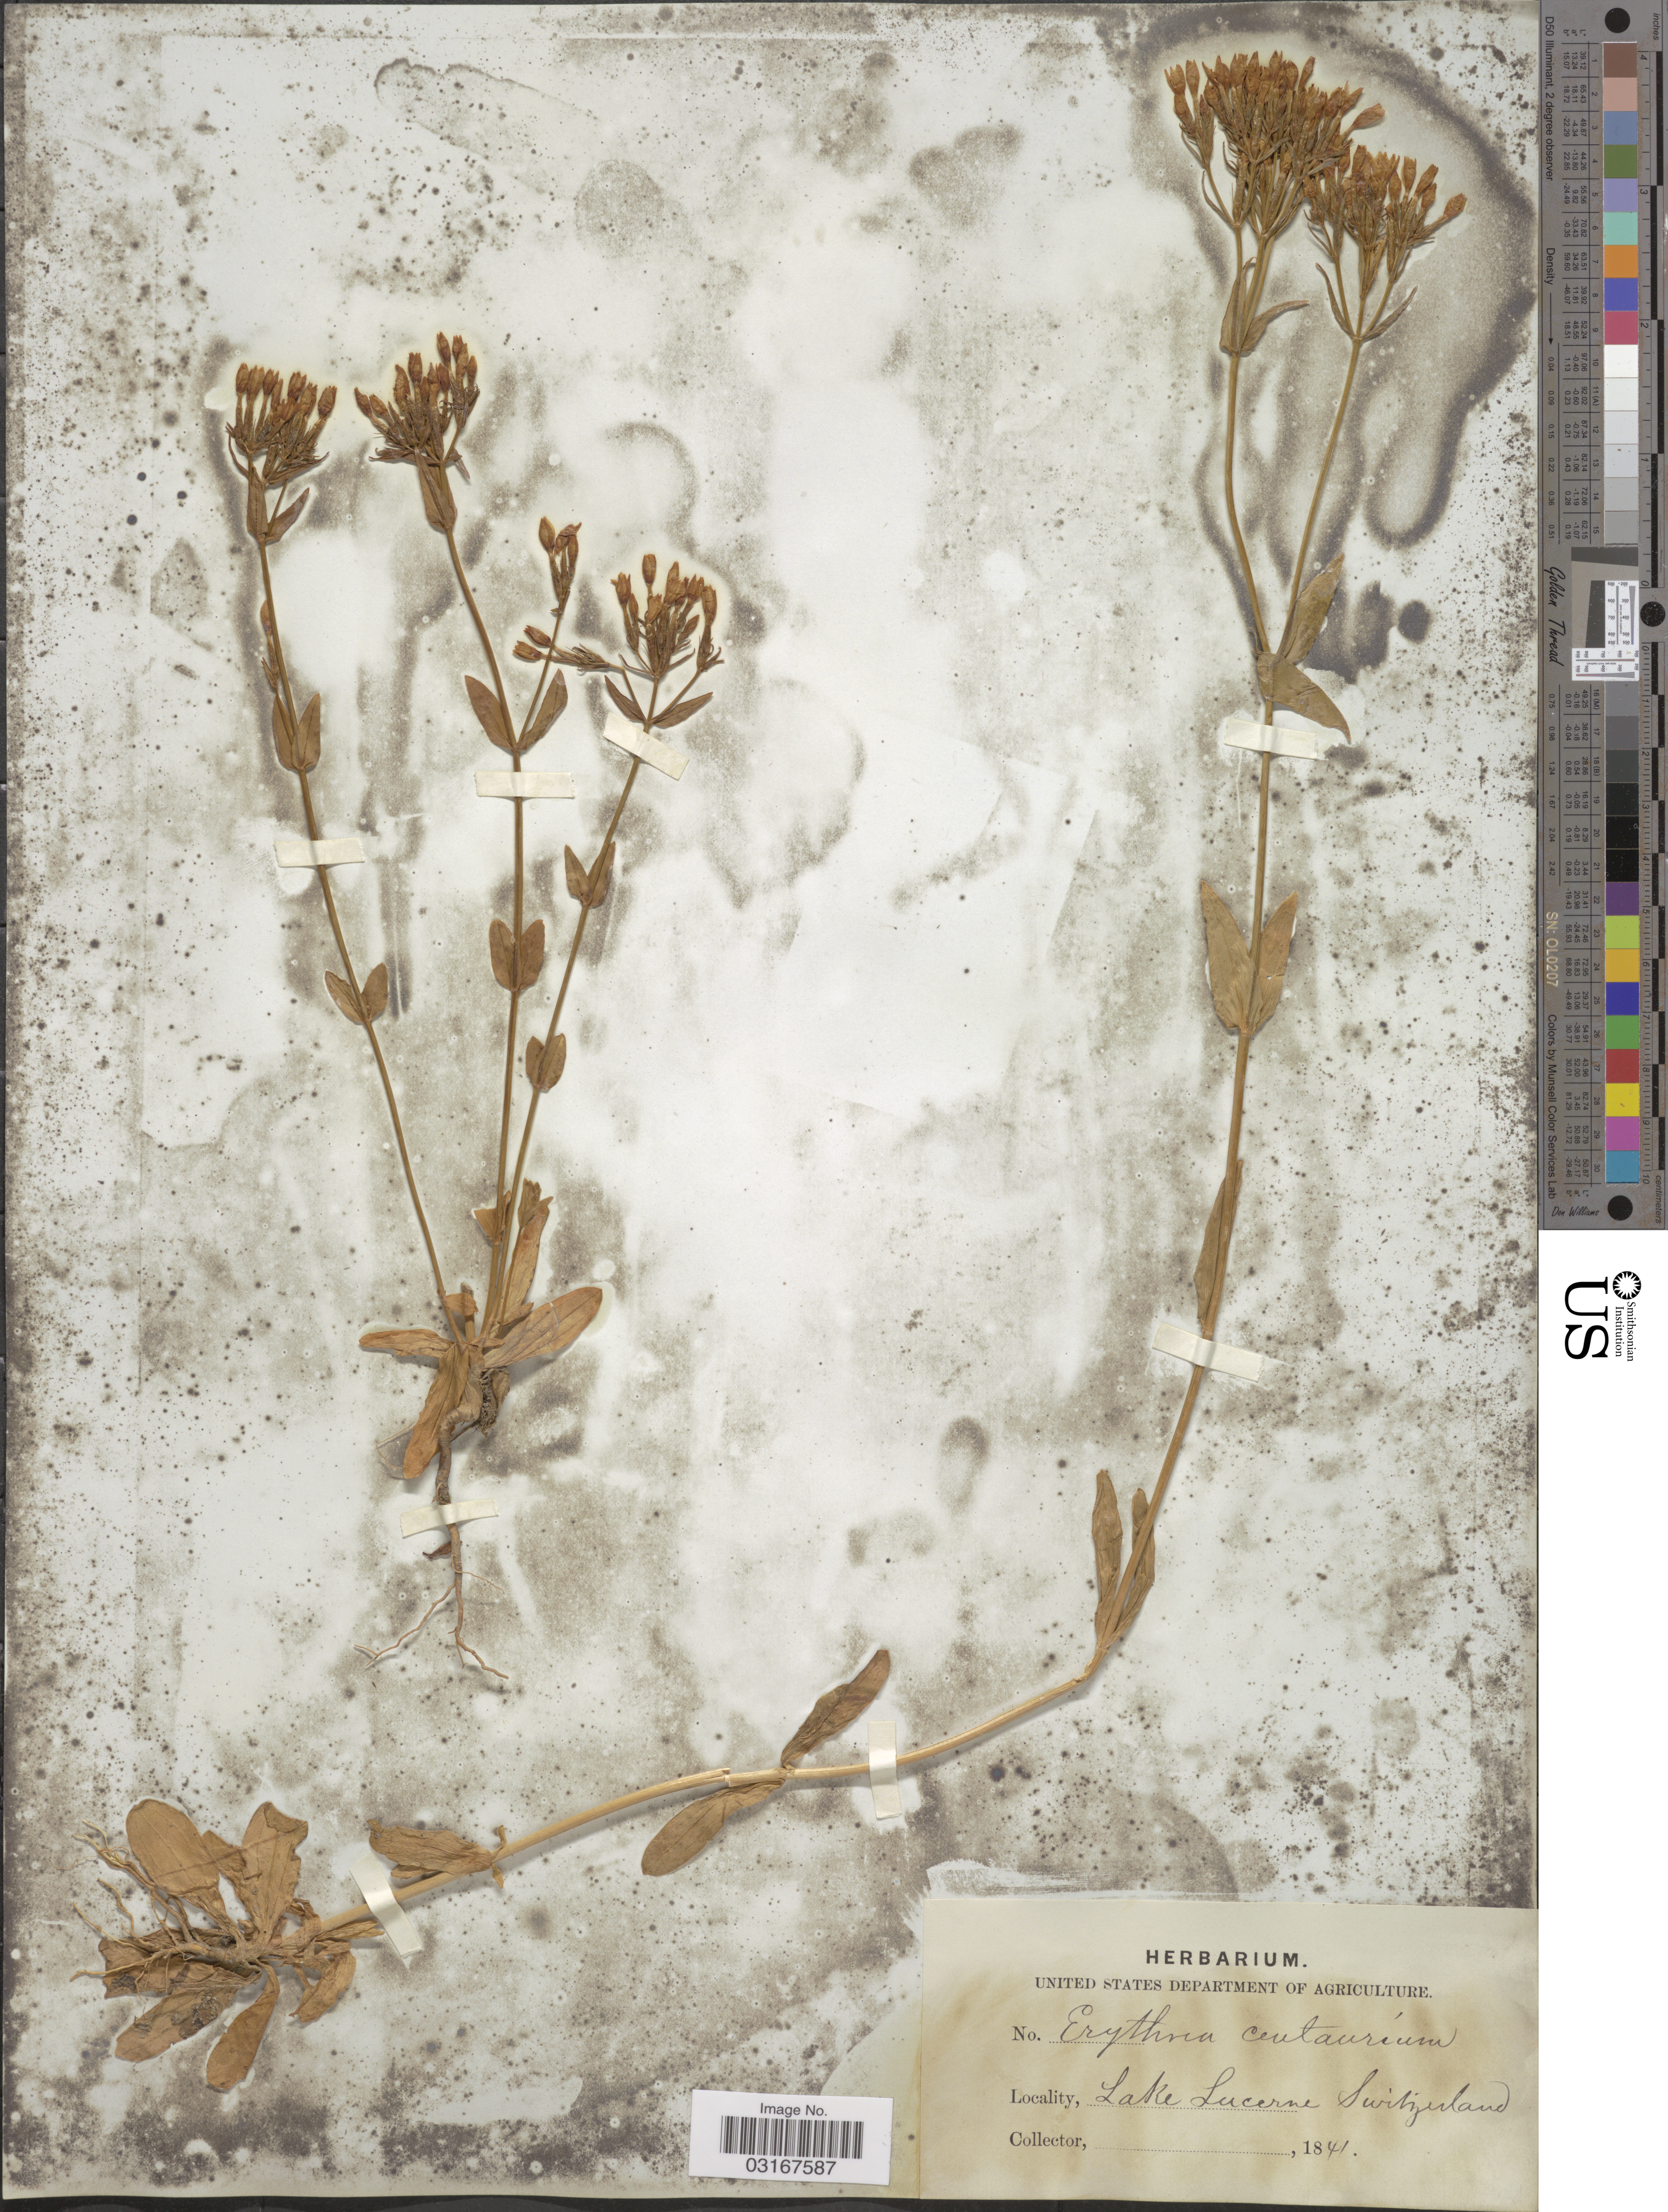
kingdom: Plantae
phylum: Tracheophyta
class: Magnoliopsida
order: Gentianales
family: Gentianaceae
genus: Erythraea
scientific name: Erythraea centaurium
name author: (L.) Borkh.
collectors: Facchini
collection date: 1841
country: Switzerland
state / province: Lucerne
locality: Lake Lucerne.